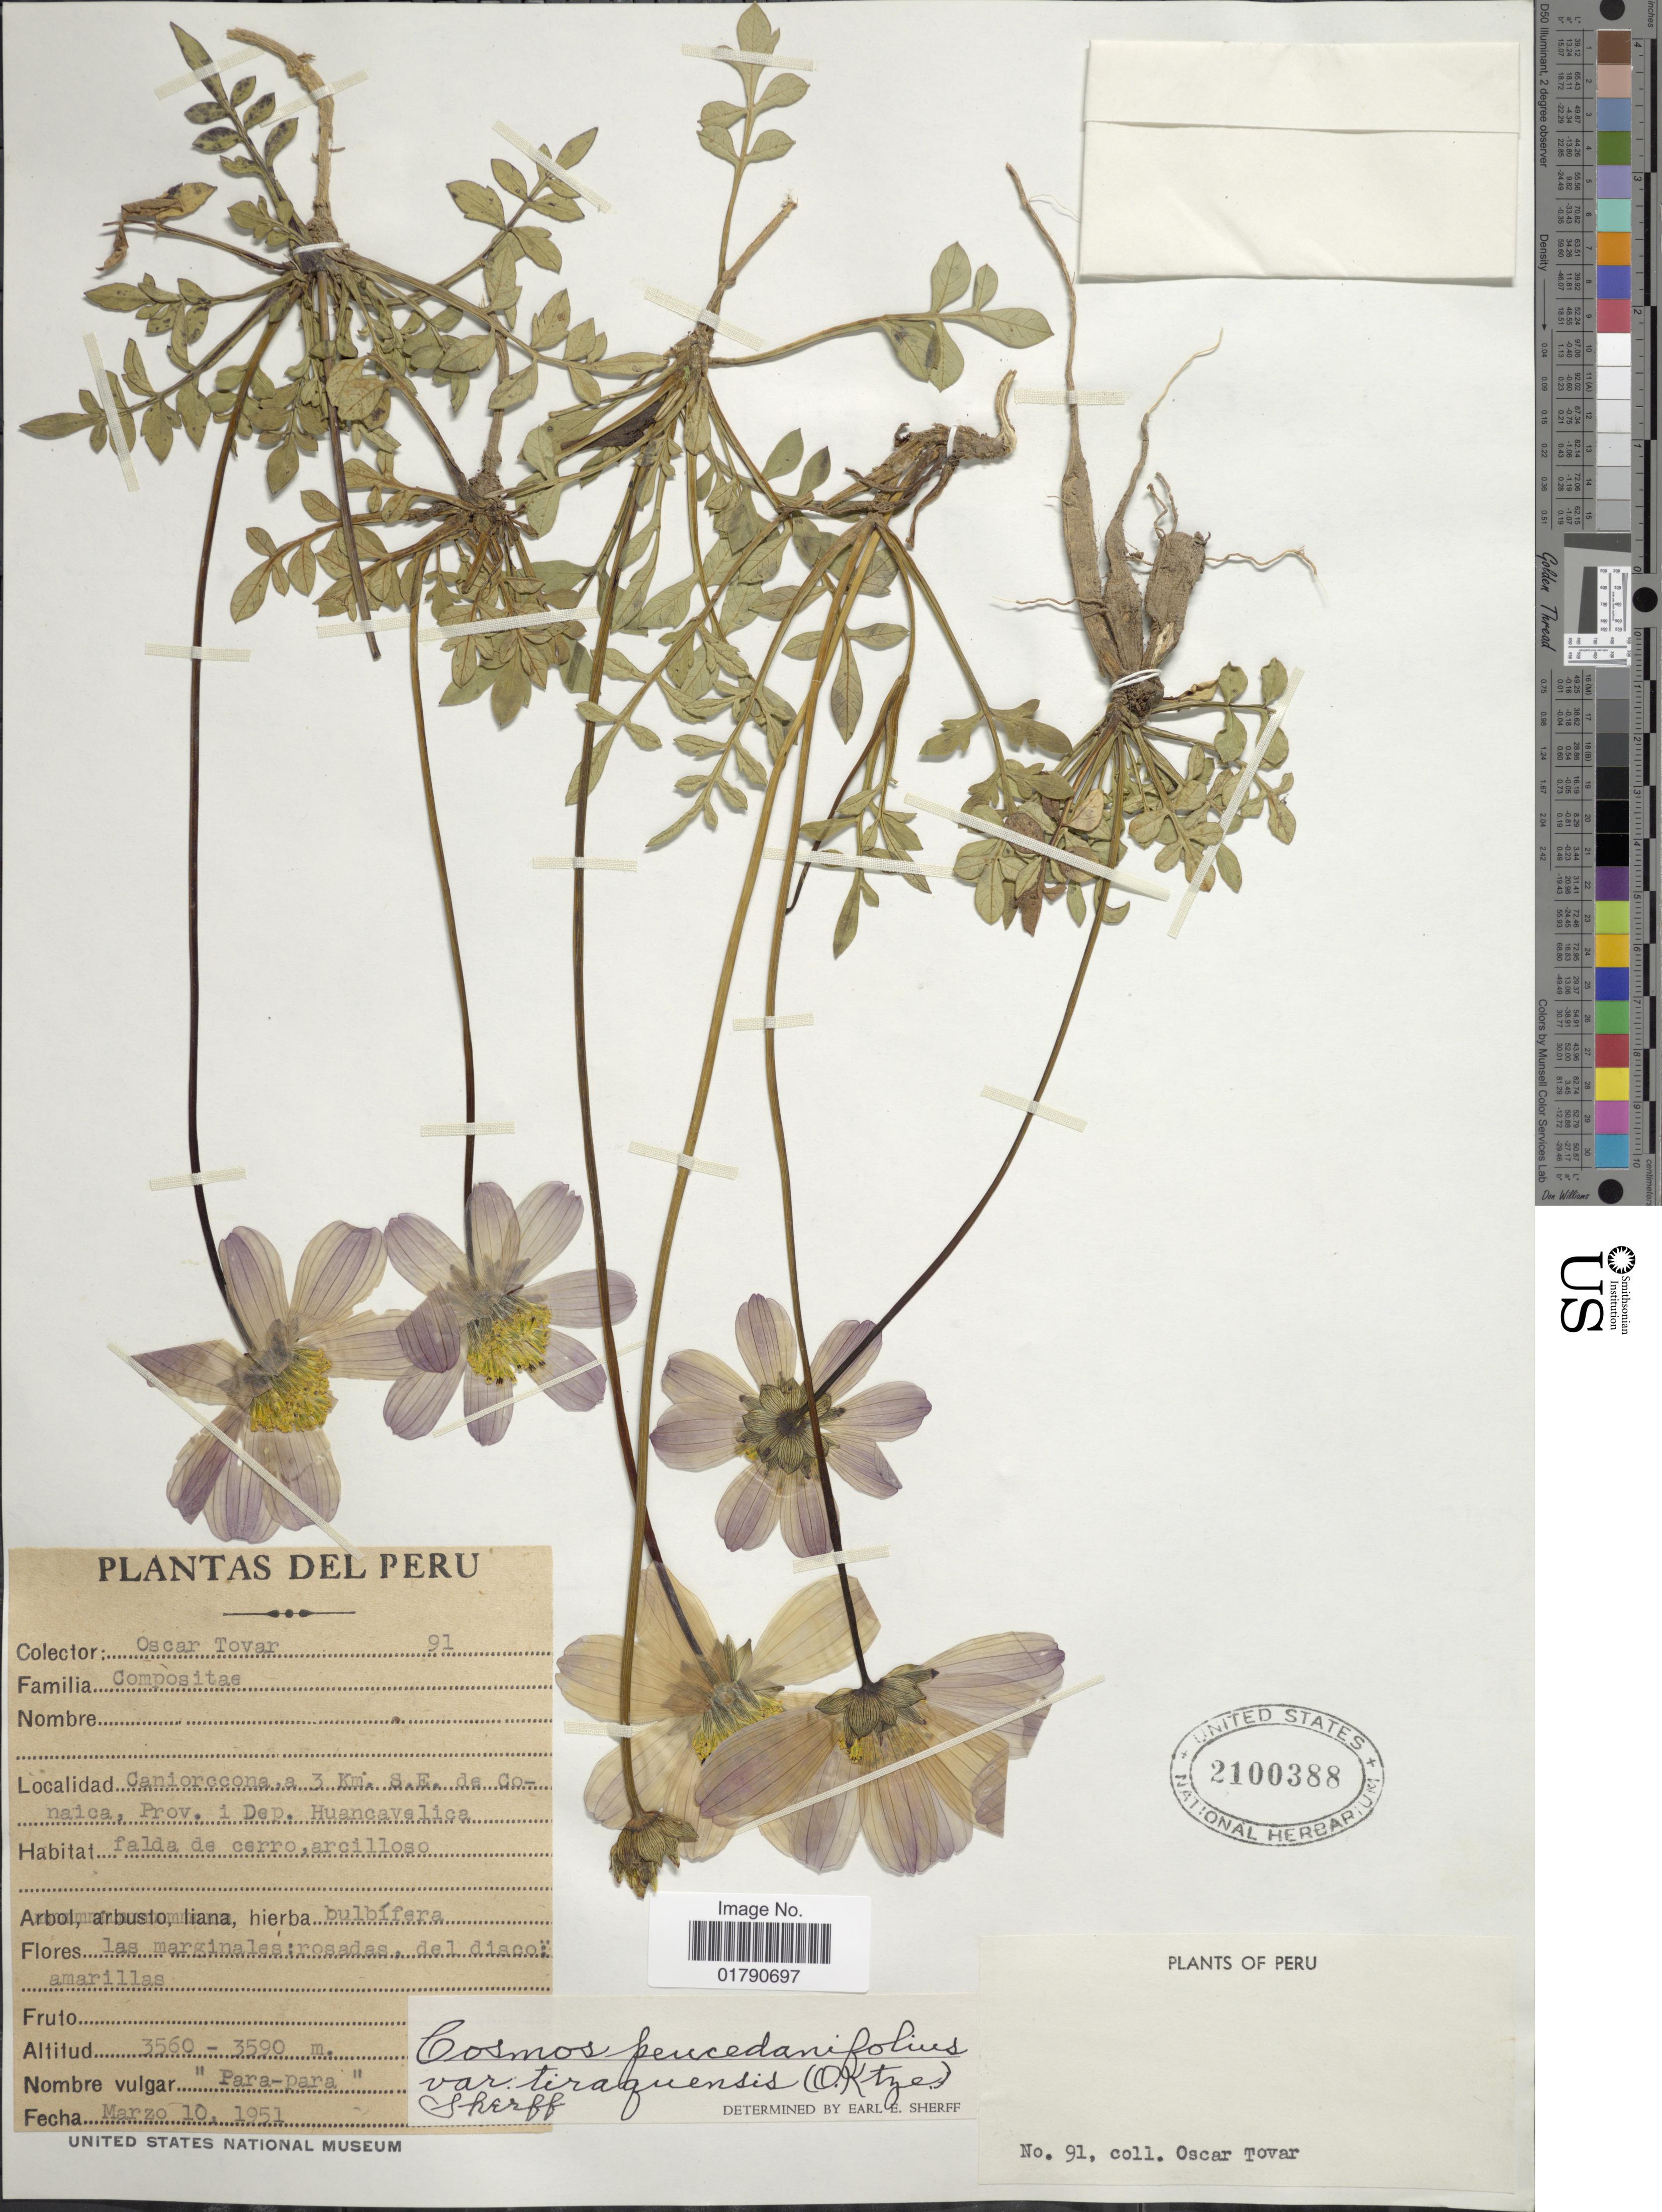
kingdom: Plantae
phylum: Tracheophyta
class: Magnoliopsida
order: Asterales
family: Asteraceae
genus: Cosmos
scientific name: Cosmos peucedanifolius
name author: Wedd.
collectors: Ó. Tovar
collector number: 91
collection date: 1951-03-10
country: Peru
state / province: Huancavelica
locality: Caniorccona, a 3 km S. E. de Conaica, Prov. i Dep. Huancavelica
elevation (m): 3560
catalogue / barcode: US 2100388